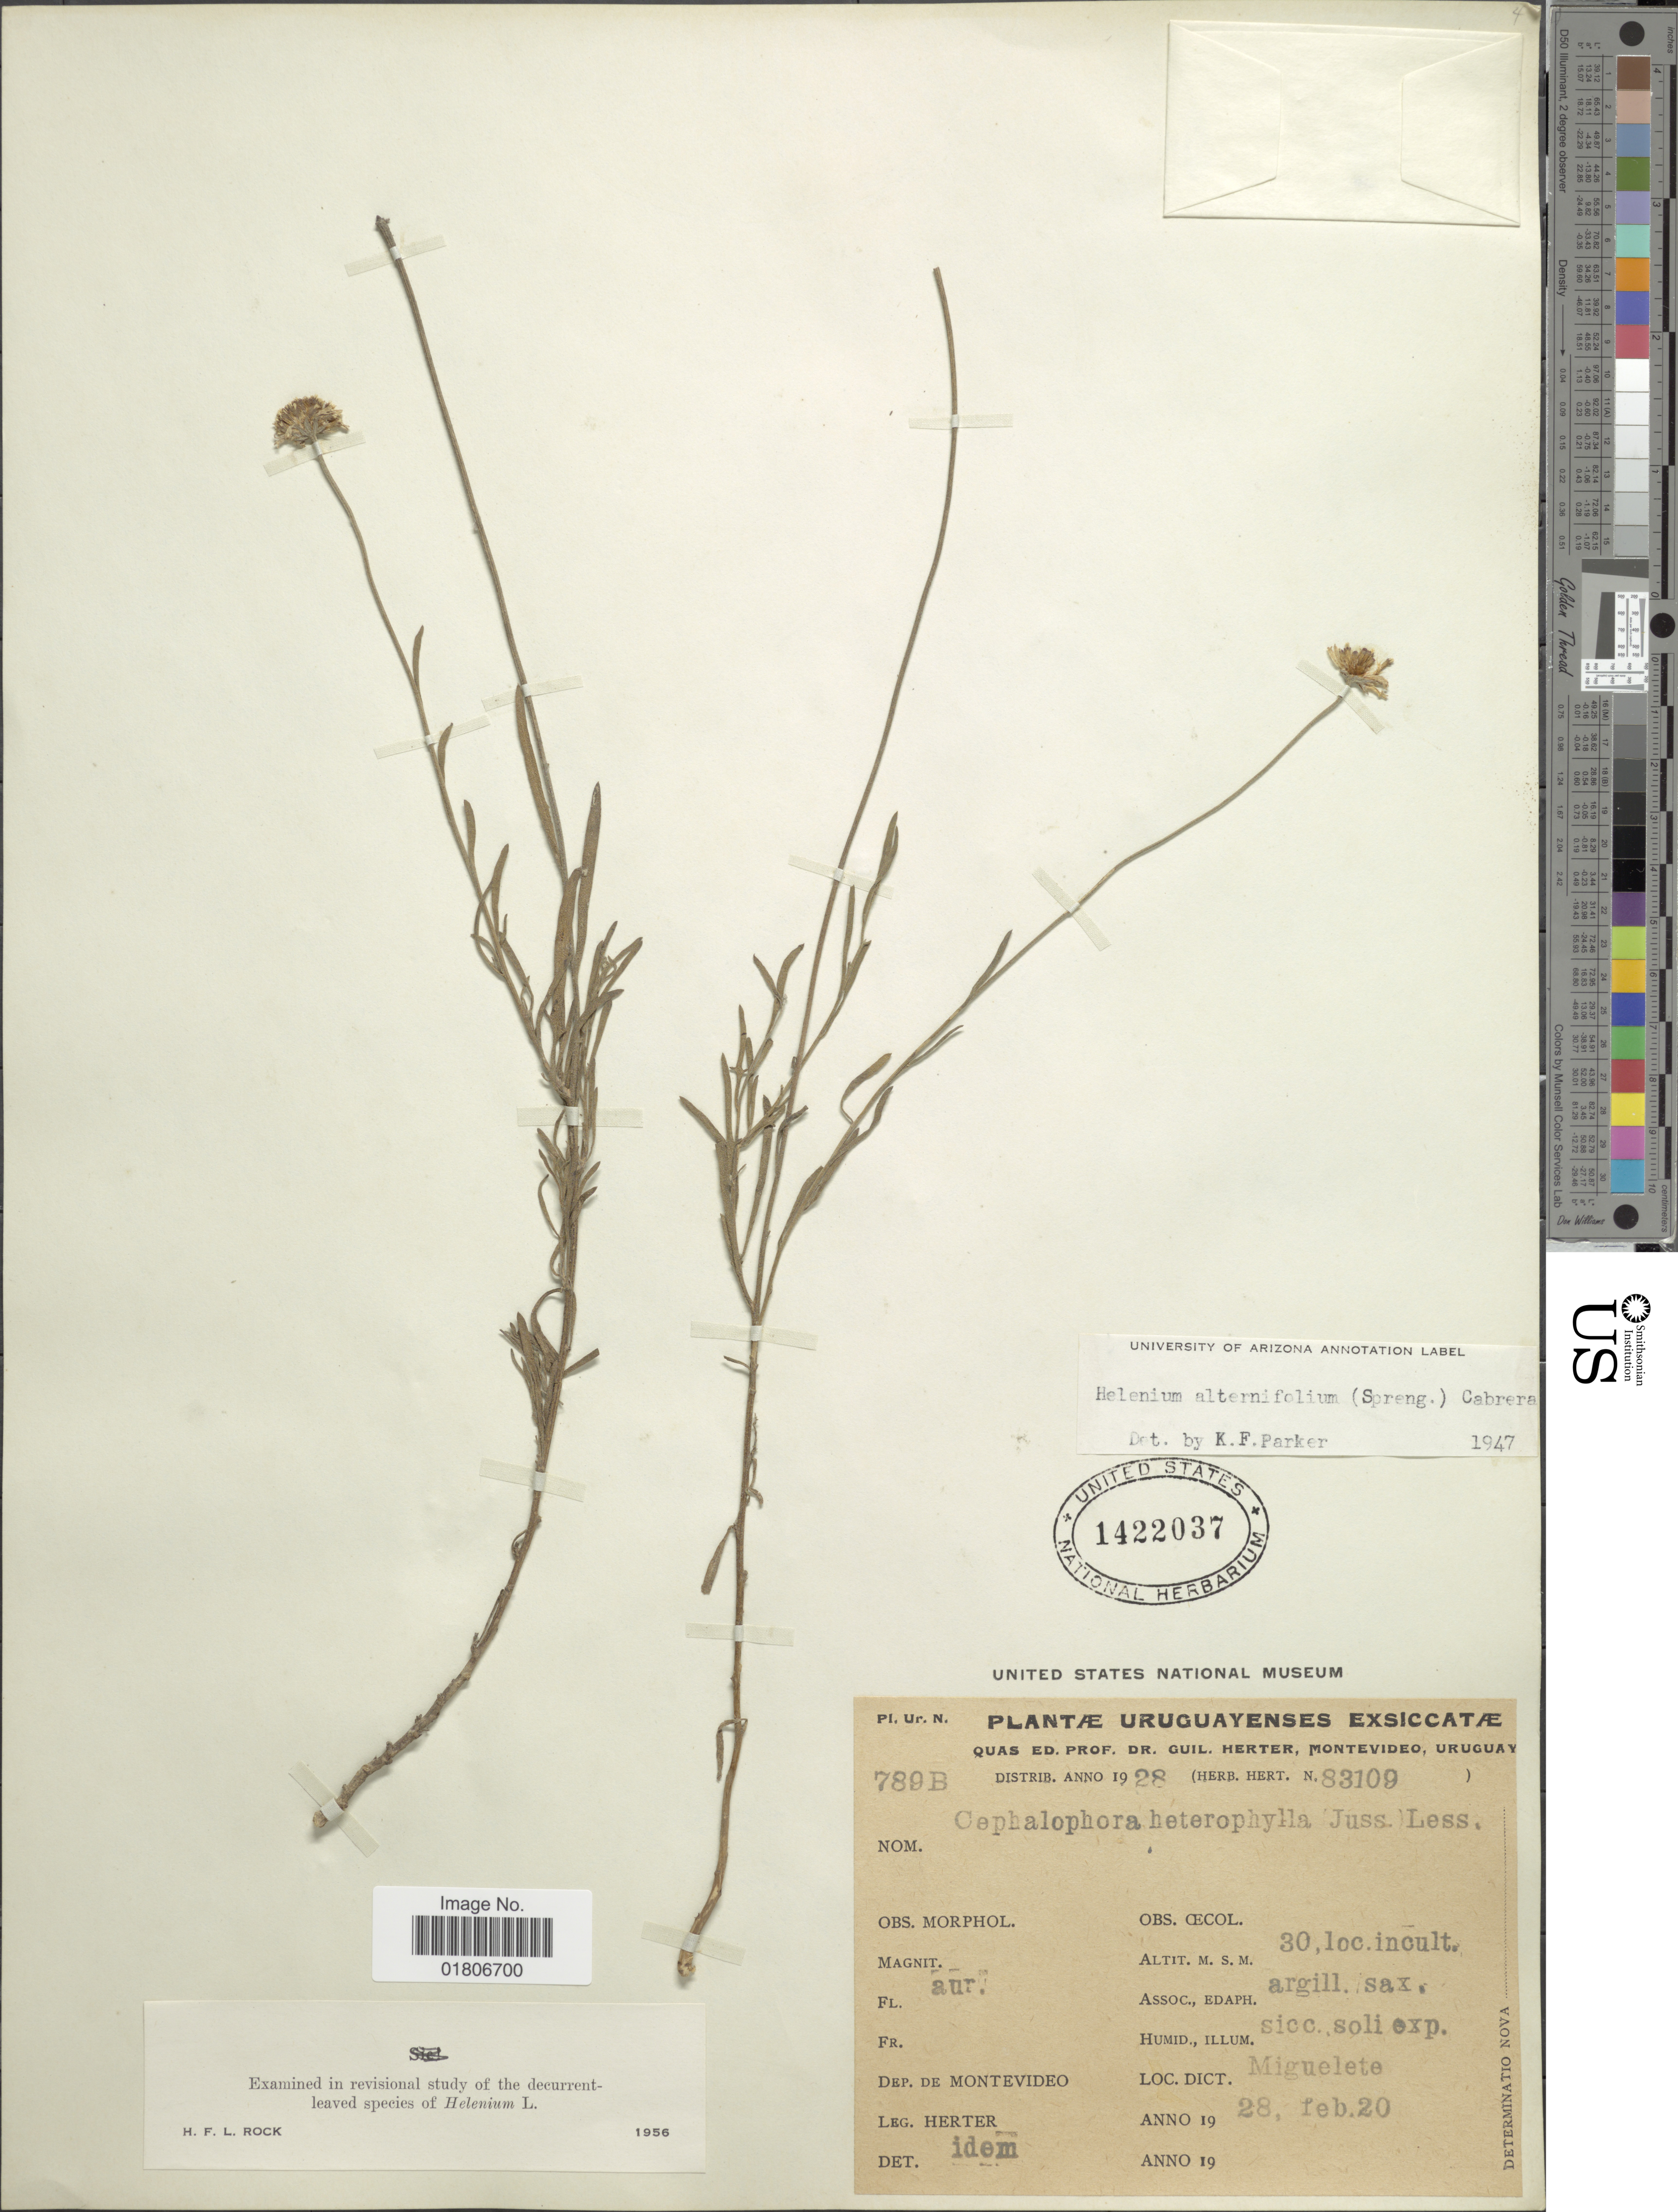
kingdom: Plantae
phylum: Tracheophyta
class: Magnoliopsida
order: Asterales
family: Asteraceae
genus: Helenium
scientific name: Helenium alternifolium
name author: (Spreng.) Cabrera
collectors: W. G. Herter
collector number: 789B/83109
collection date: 1928-02-20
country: Uruguay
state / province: Montevideo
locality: Miguelete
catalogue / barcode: US 1422037